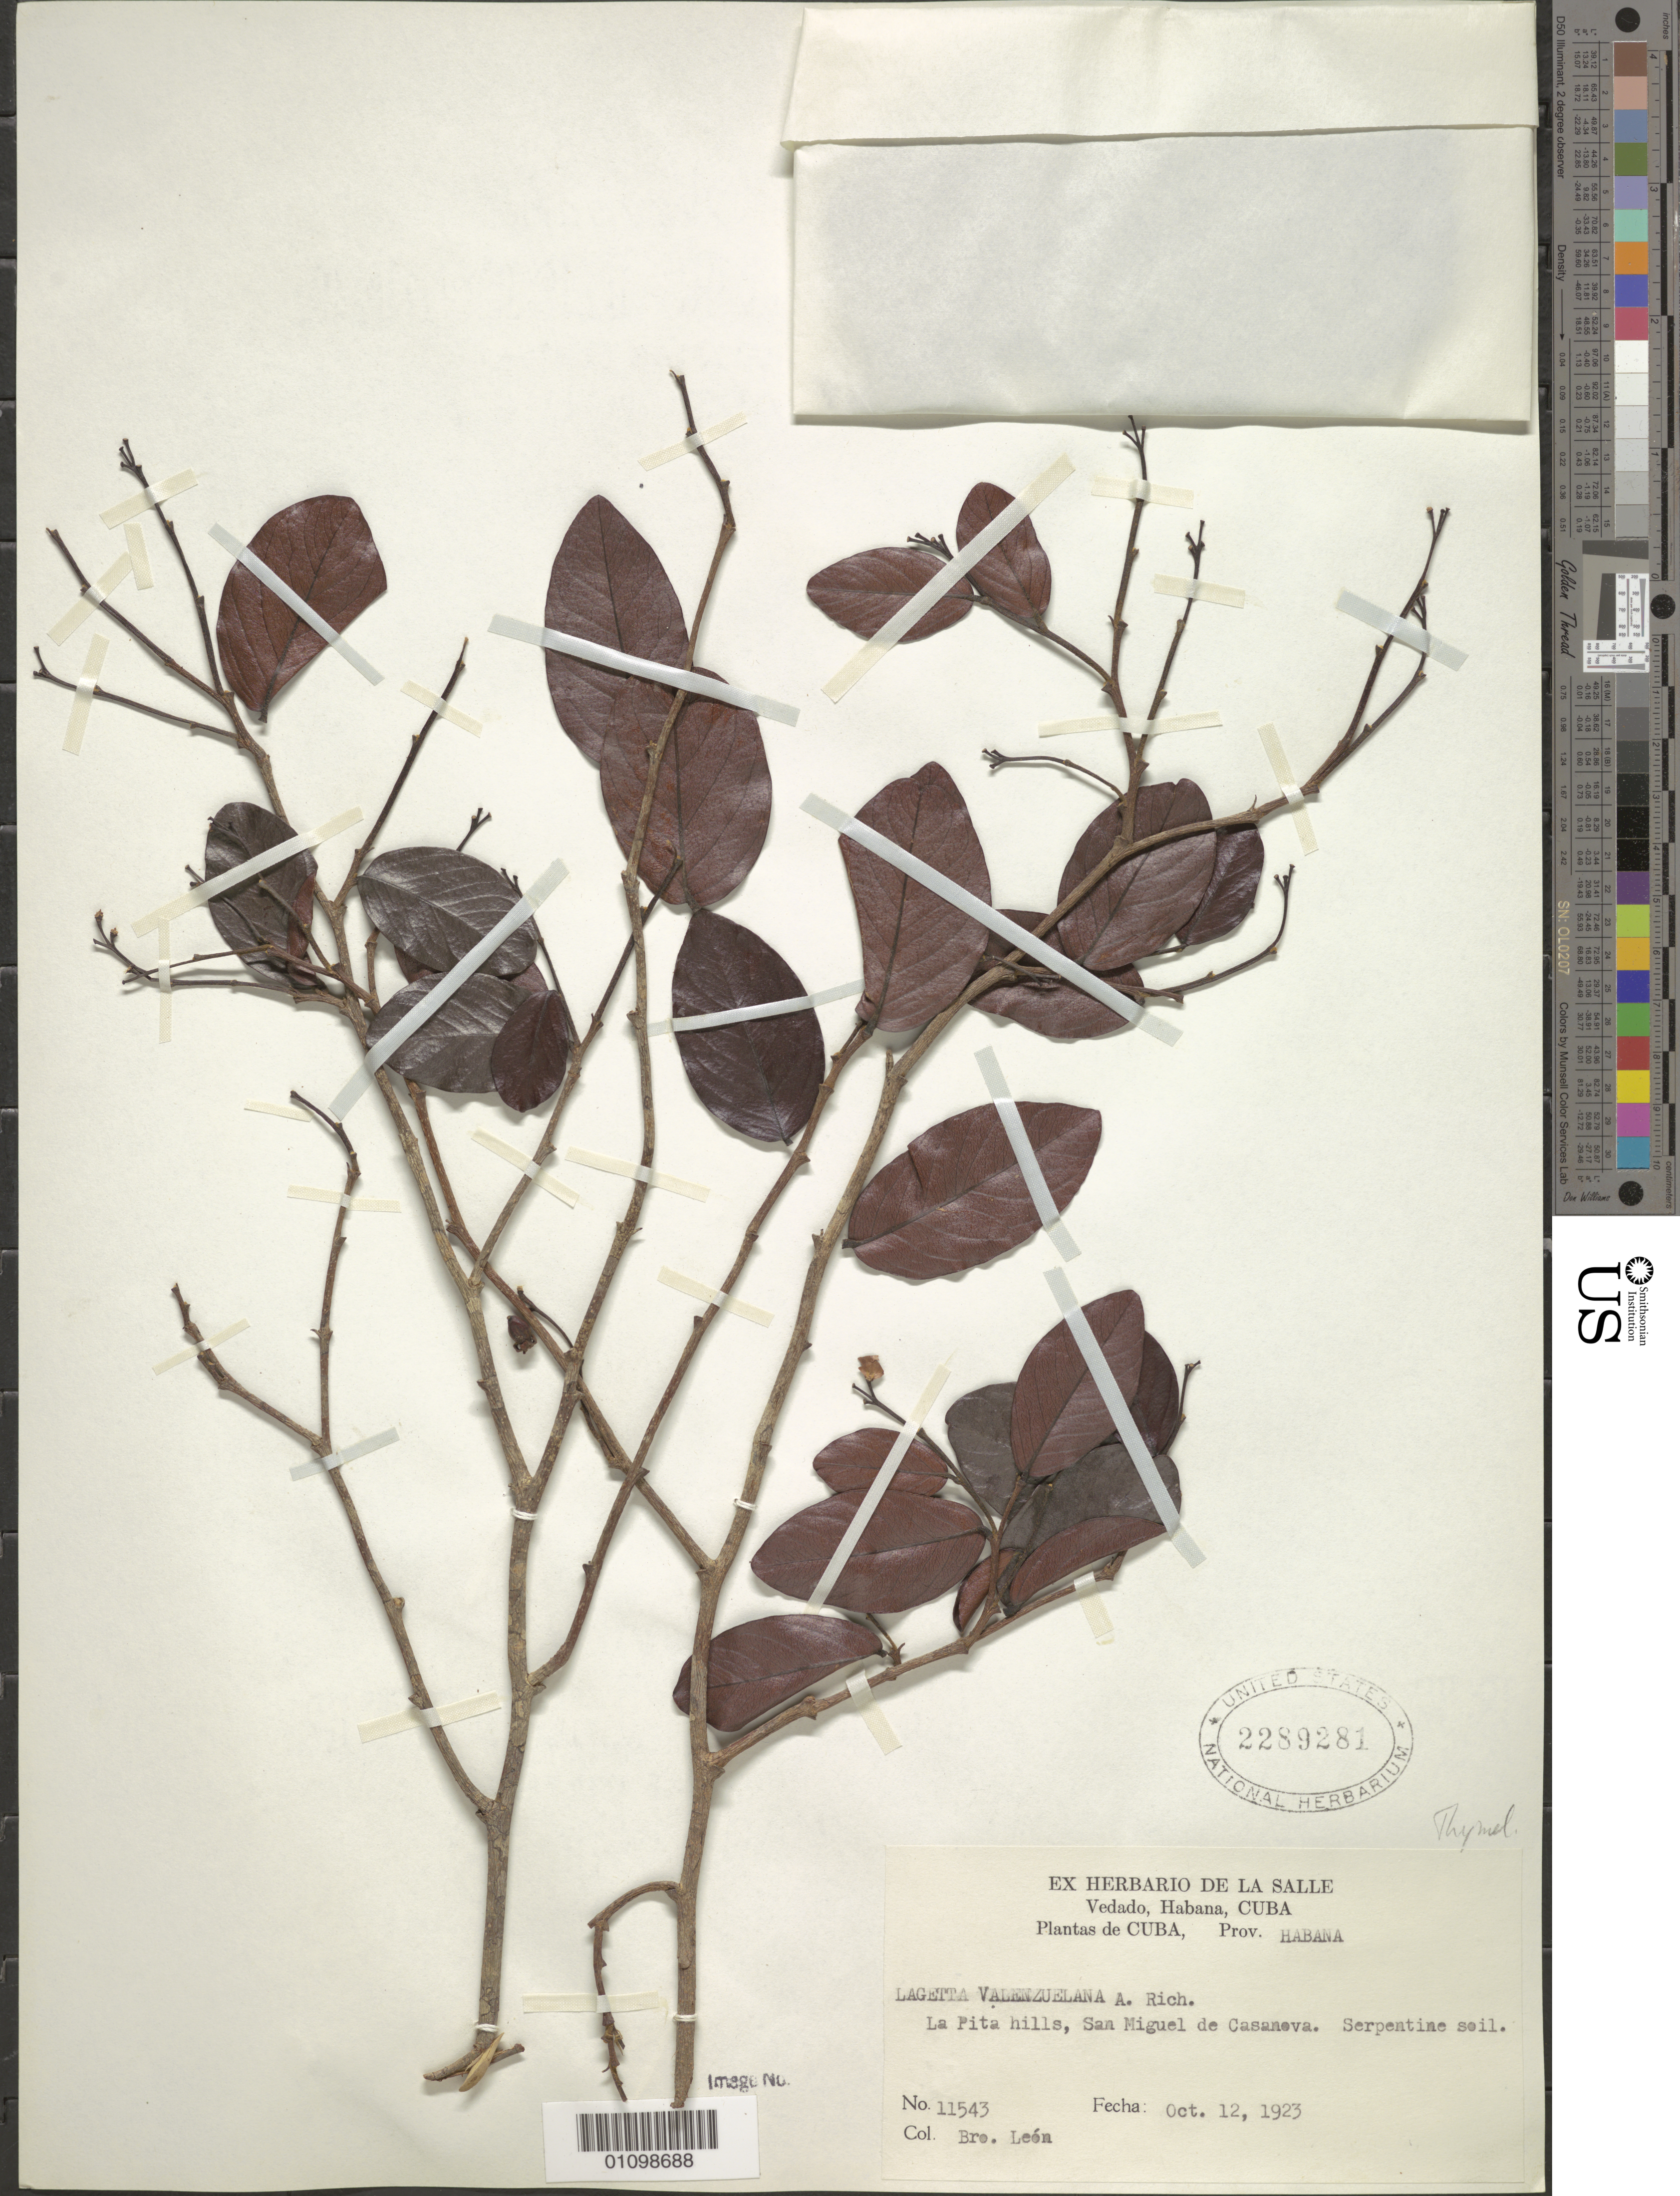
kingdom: Plantae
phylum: Tracheophyta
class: Magnoliopsida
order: Malvales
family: Thymelaeaceae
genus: Lagetta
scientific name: Lagetta valenzuelana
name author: A. Rich.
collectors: Bro. León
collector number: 11543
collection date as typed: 12 Oct 1923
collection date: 1923-10-12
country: Cuba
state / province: La Habana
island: Cuba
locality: La Pita Hills, San Miguel de Casanova Serpentine soil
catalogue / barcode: US 2289281